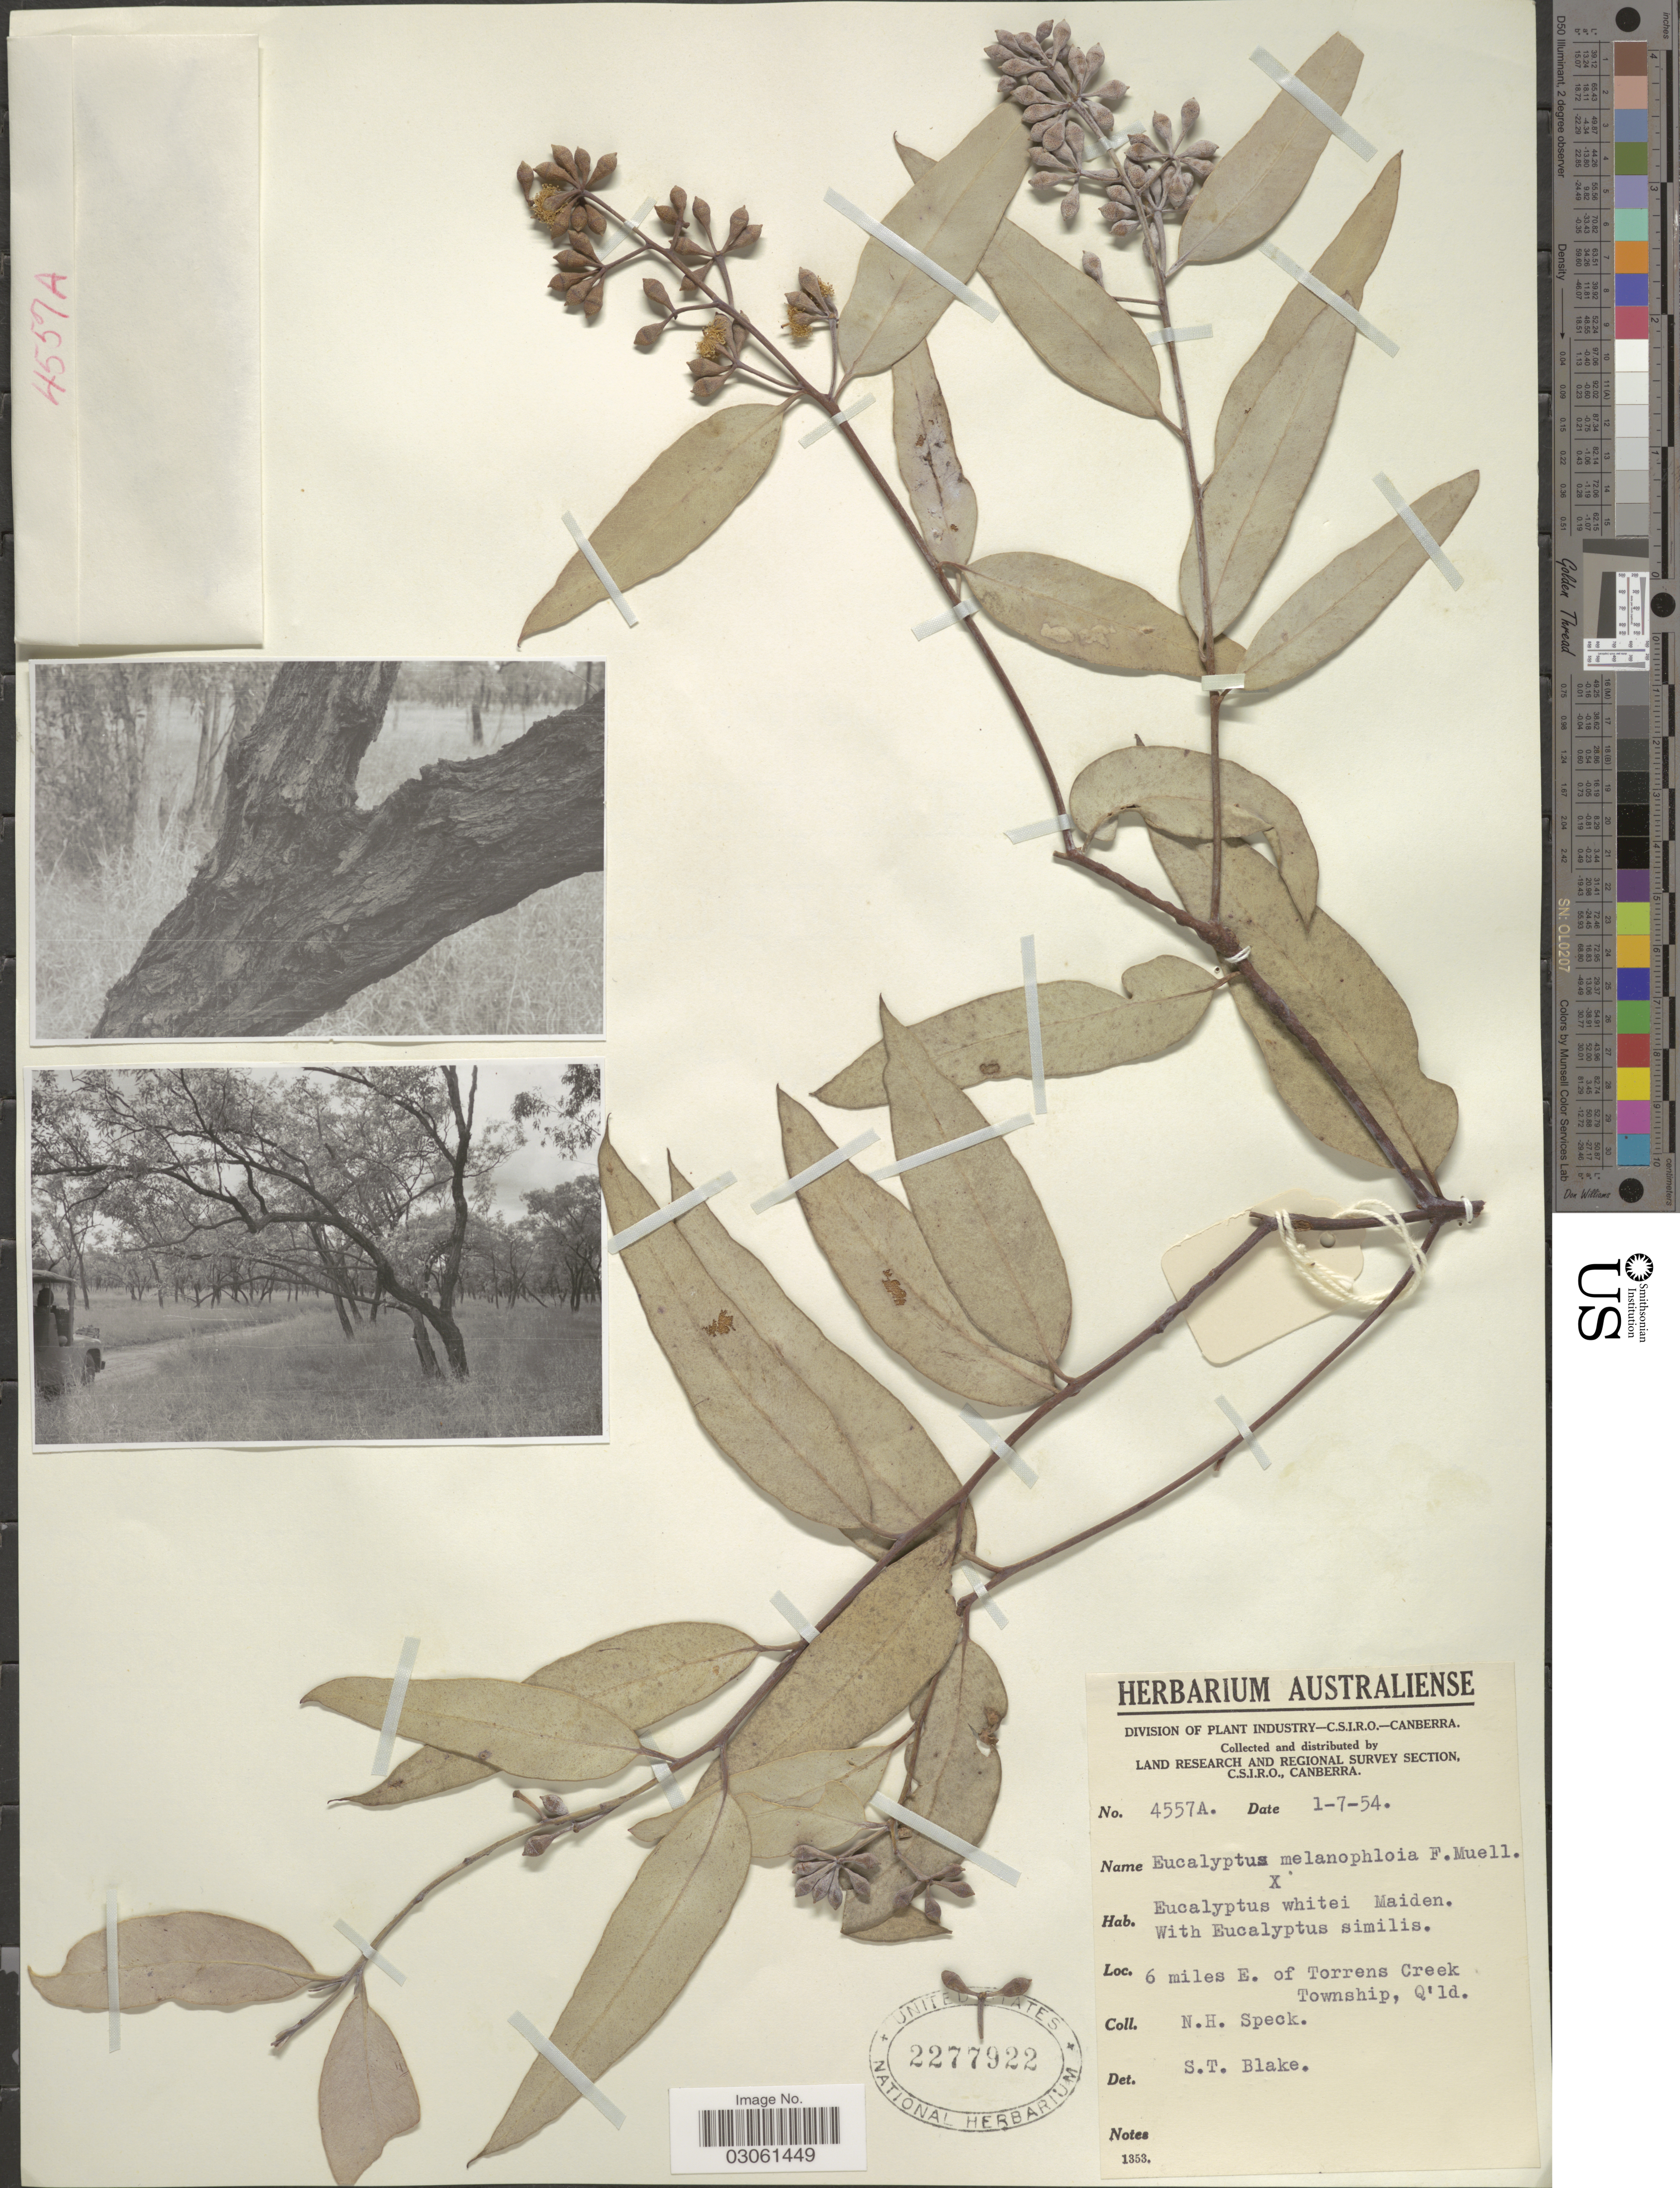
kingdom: Plantae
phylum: Tracheophyta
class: Magnoliopsida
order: Myrtales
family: Myrtaceae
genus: Eucalyptus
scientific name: Eucalyptus melanophloia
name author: F. Muell.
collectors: N. Speck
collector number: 4557A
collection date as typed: Transcribed d/m/y: 1/7/54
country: Australia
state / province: Queensland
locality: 6 miles E. of Torrens Creek Township, Q'ld.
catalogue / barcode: US 2277922